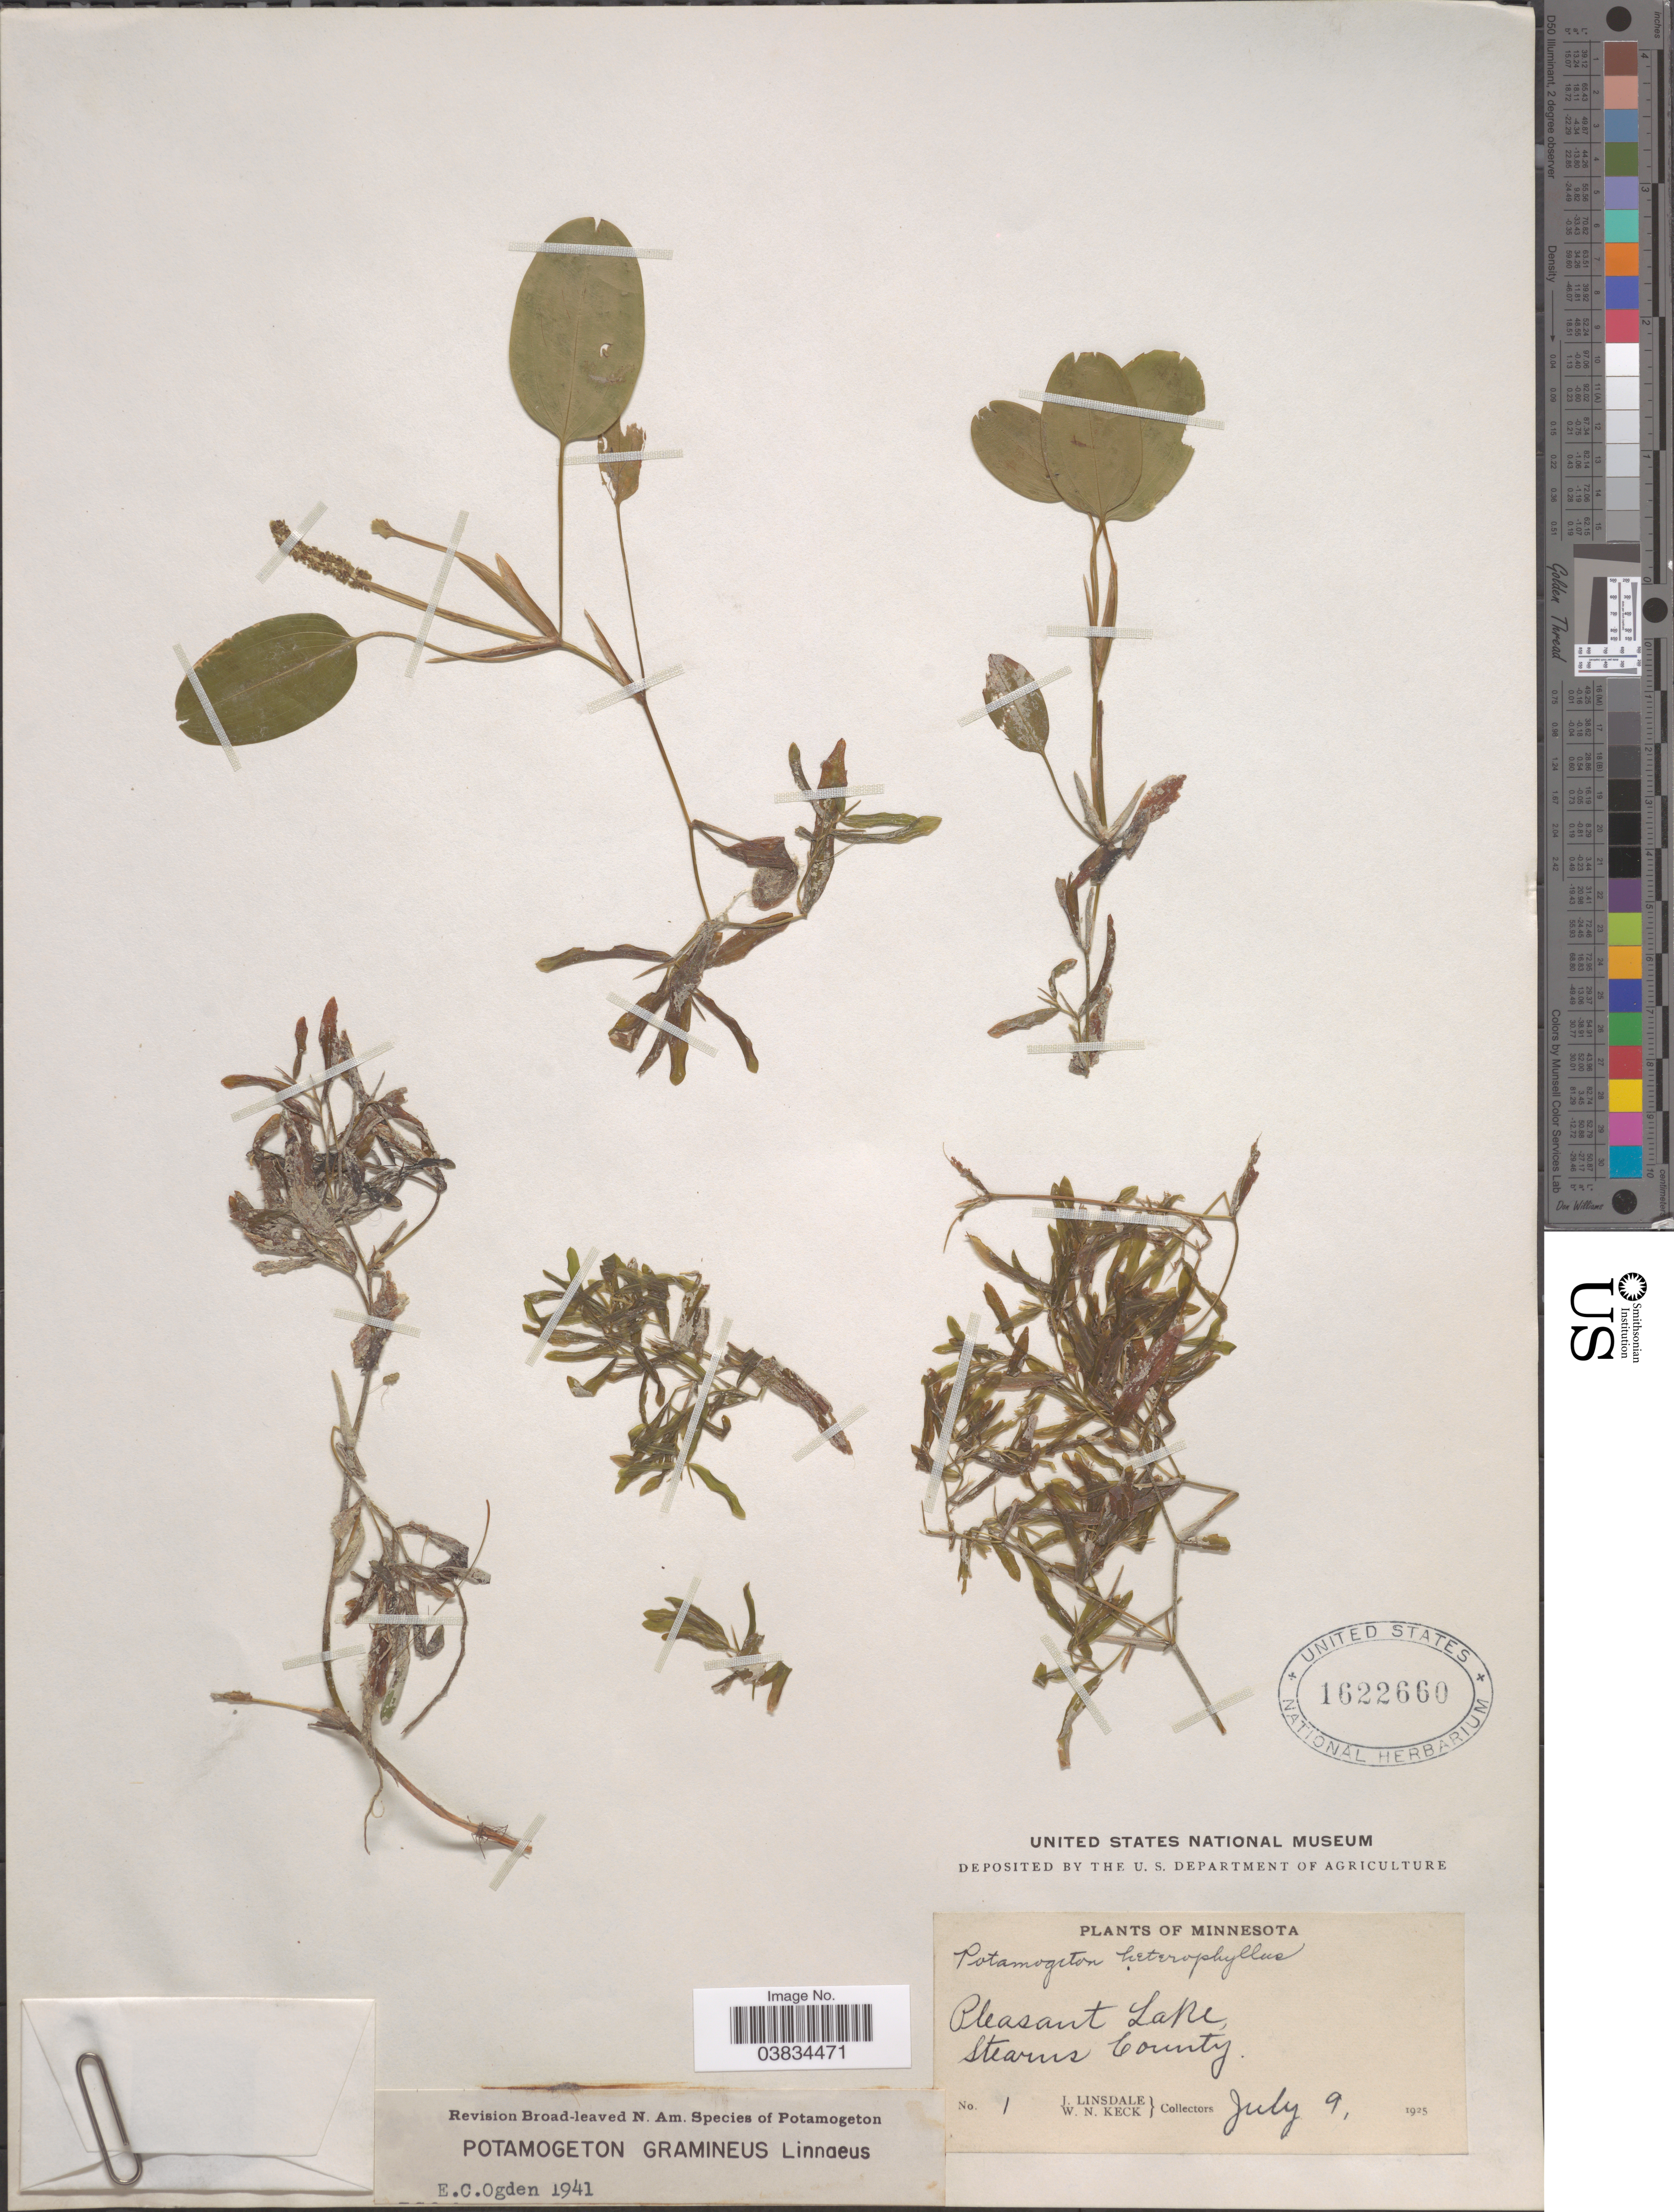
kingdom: Plantae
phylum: Tracheophyta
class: Liliopsida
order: Alismatales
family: Potamogetonaceae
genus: Potamogeton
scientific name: Potamogeton gramineus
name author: L.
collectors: J. Linsdale & W. Keck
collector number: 1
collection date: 1925-07-09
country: United States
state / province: Minnesota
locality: Pleasant Lake, Stearns County.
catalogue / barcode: US 1622660